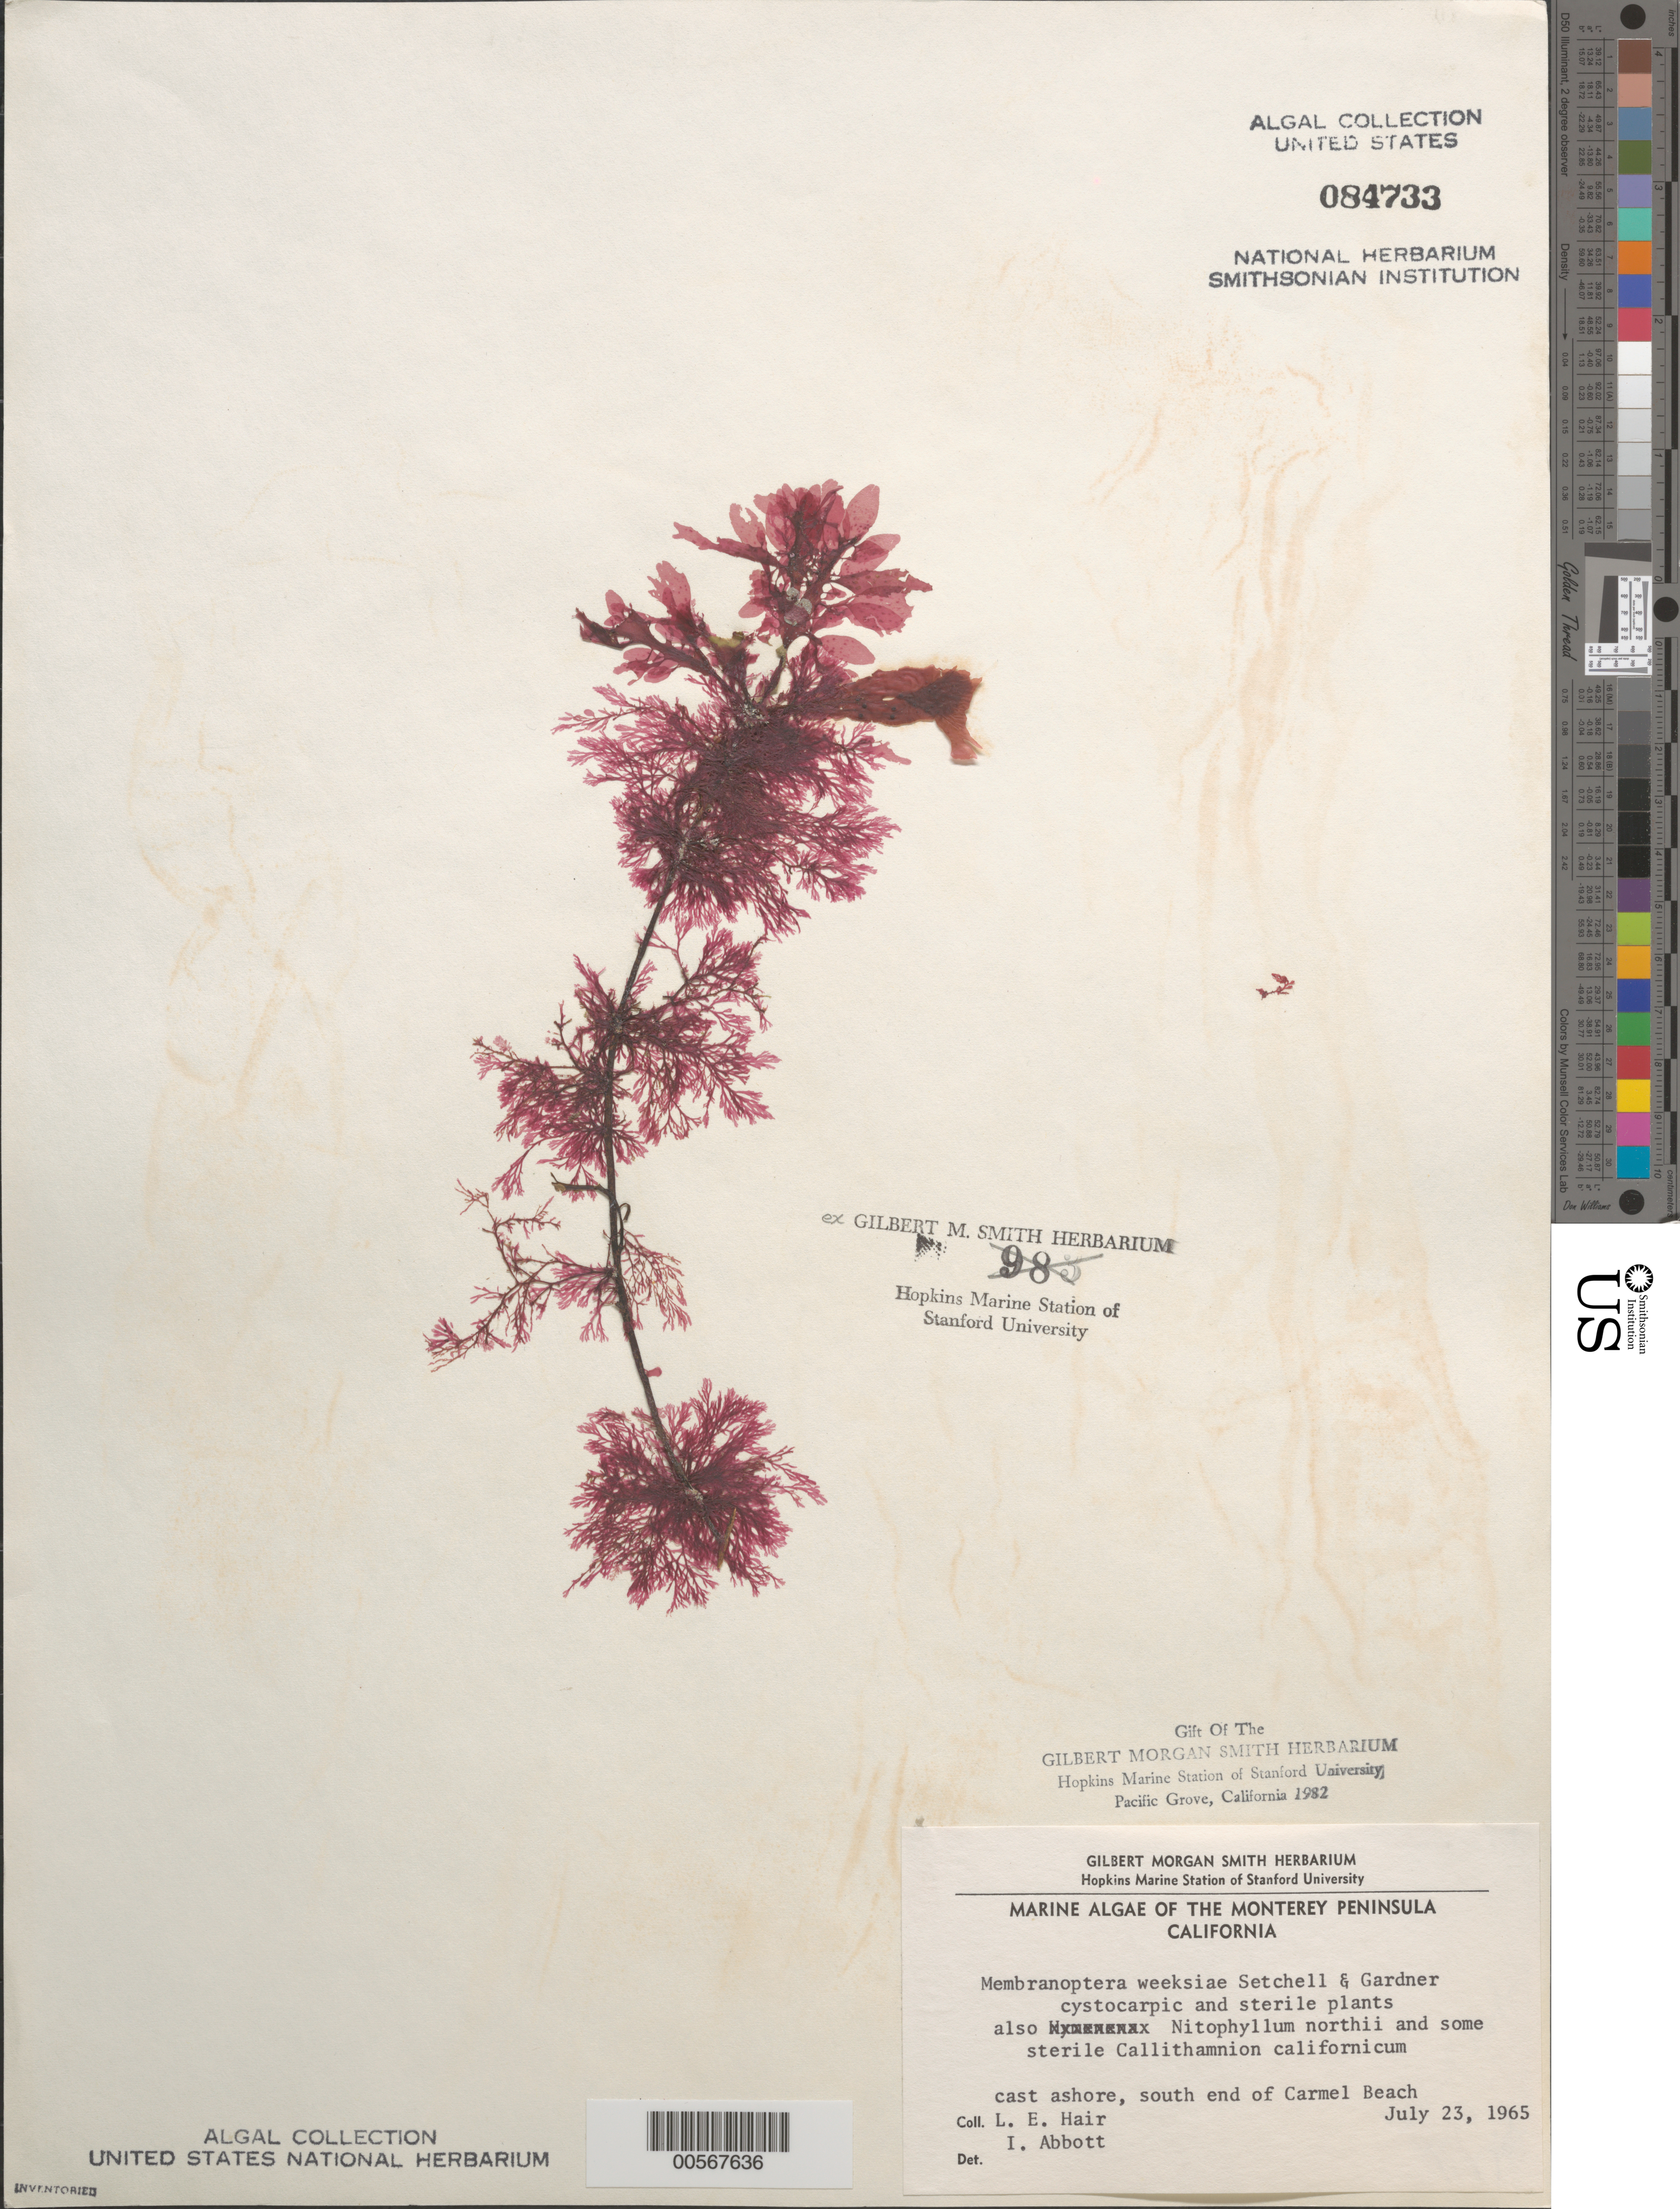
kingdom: Plantae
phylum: Rhodophyta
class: Florideophyceae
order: Ceramiales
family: Delesseriaceae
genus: Membranoptera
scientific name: Membranoptera weeksiae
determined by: Abbott, Isabella A.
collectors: L. Hair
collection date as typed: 23 Jul 1965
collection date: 1965-07-23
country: United States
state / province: California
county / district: Monterey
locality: Carmel Beach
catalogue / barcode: US 84733